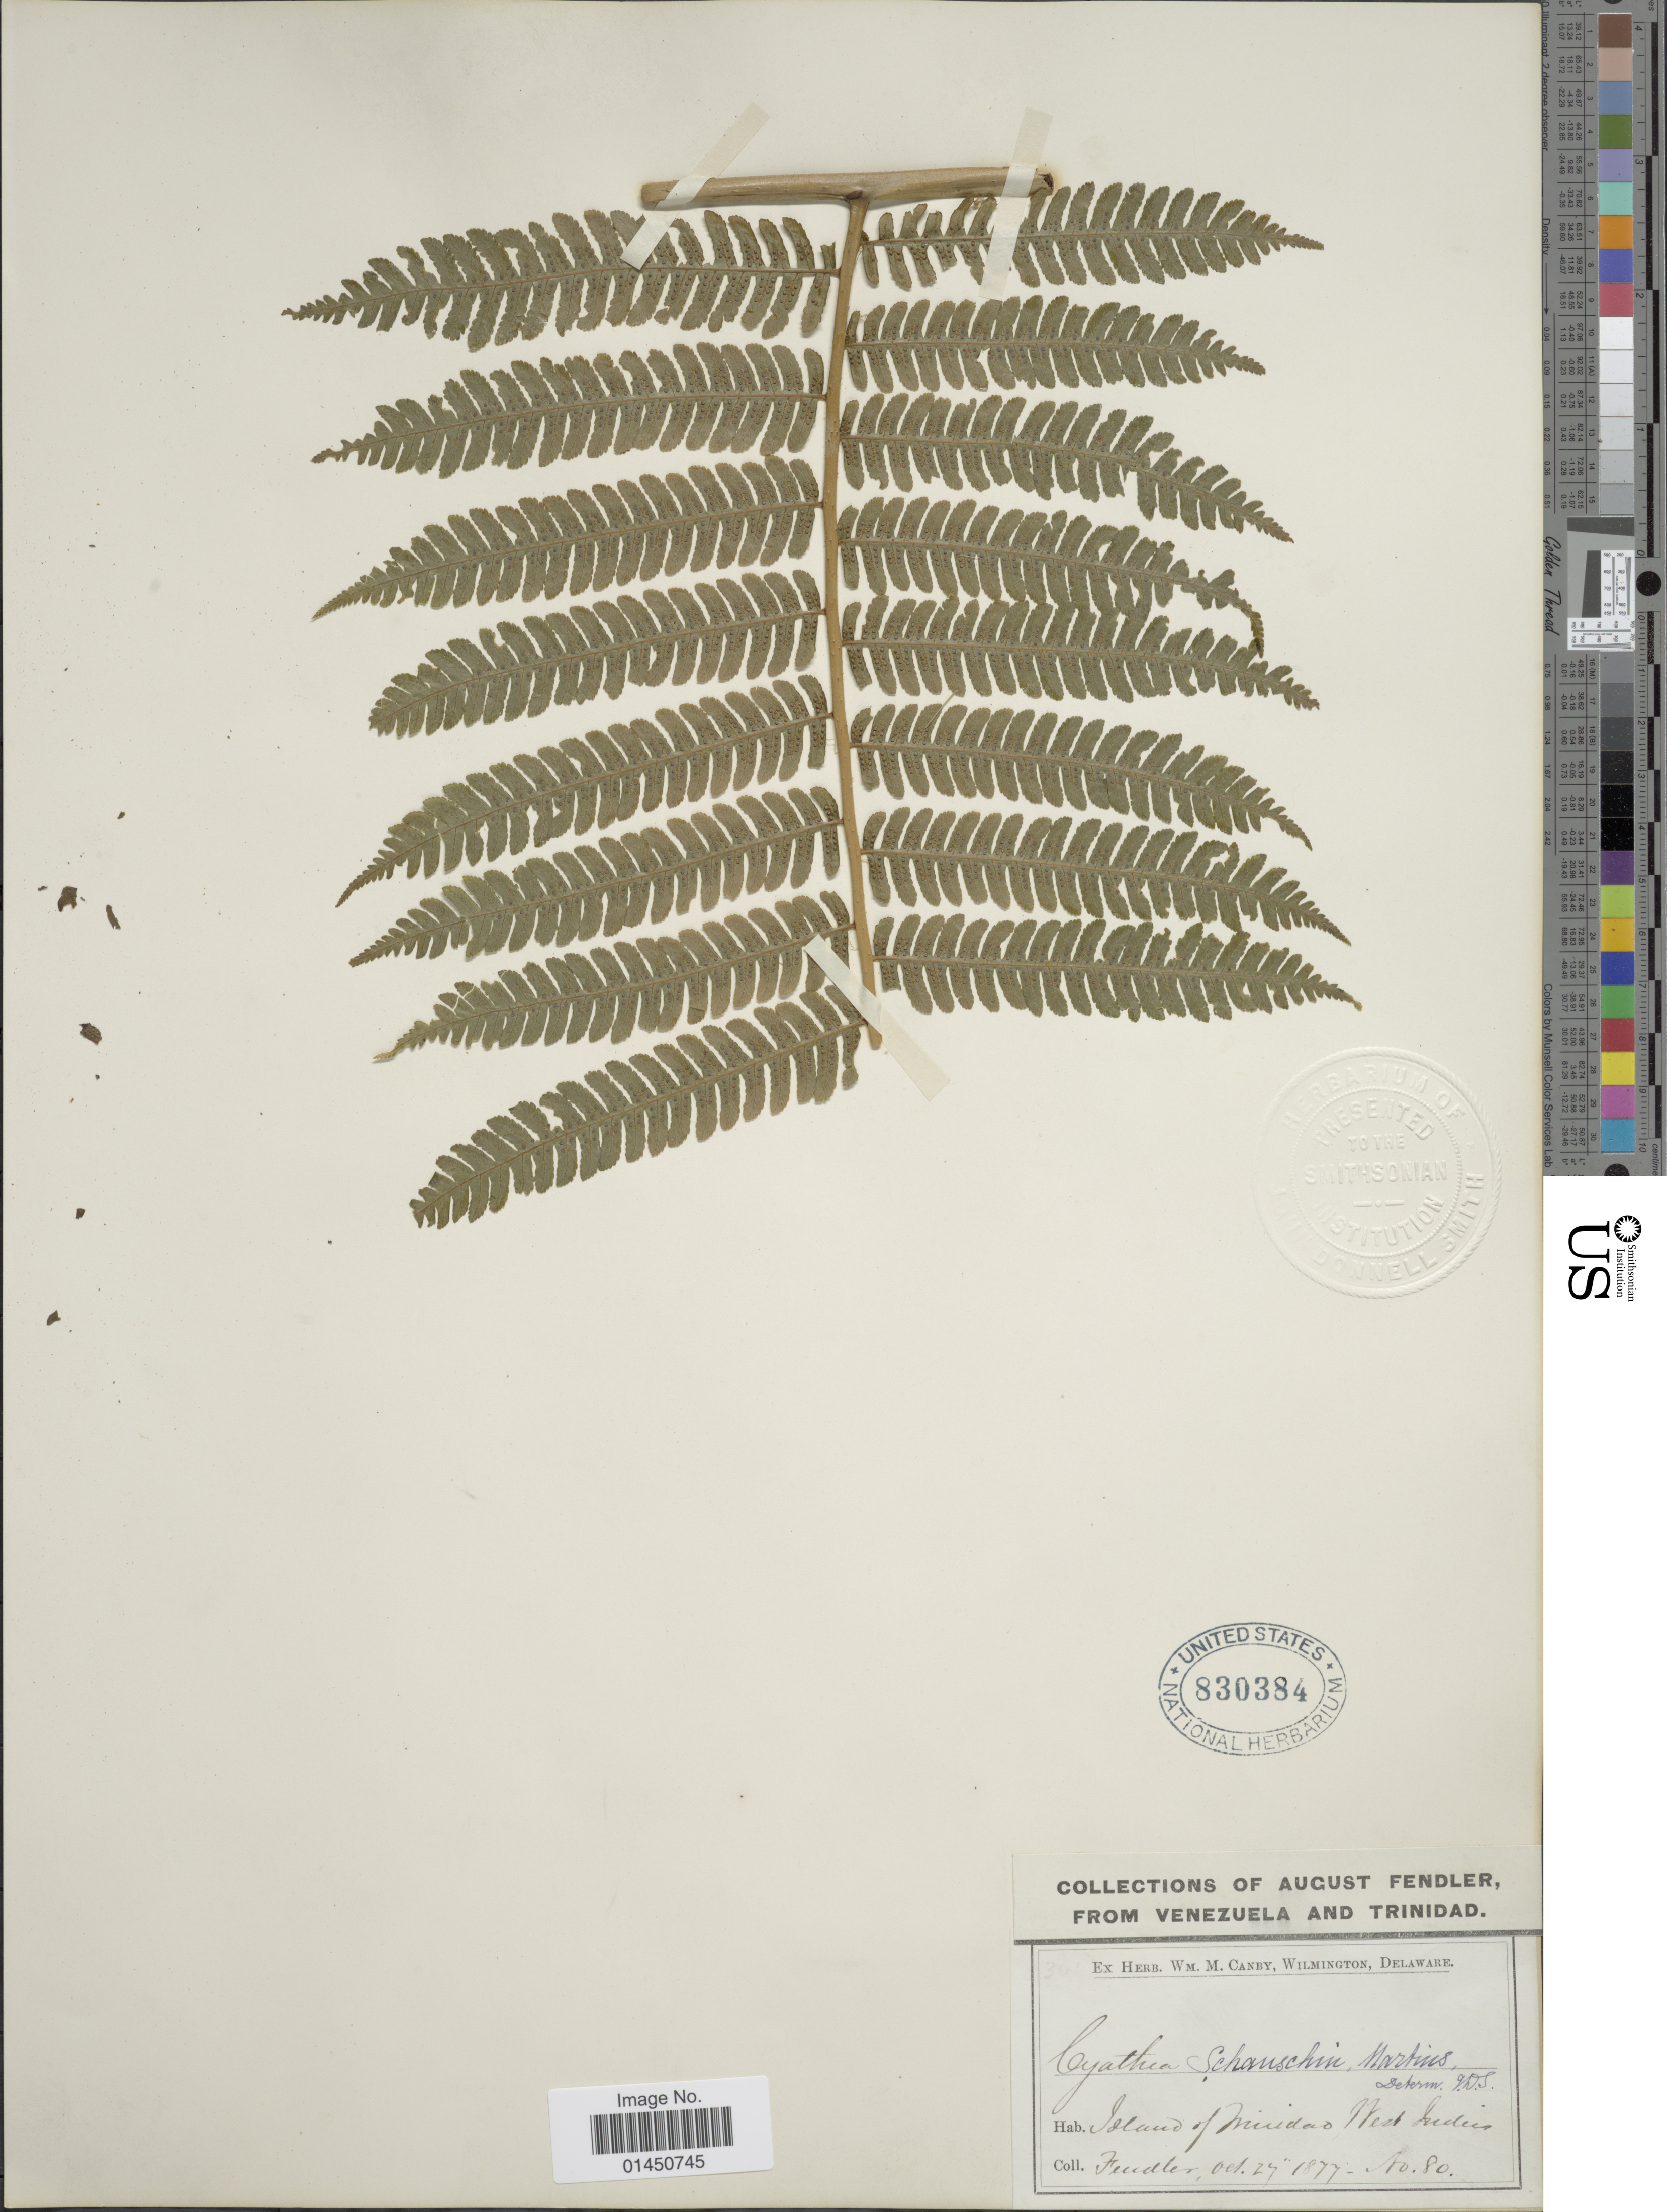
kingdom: Plantae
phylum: Tracheophyta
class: Polypodiopsida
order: Cyatheales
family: Cyatheaceae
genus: Cyathea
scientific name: Cyathea tenera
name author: (J. Sm. ex Hook.) T. Moore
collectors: A. Fendler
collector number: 80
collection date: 1877-10-27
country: Trinidad and Tobago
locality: Island of Trinidad.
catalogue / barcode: US 830384